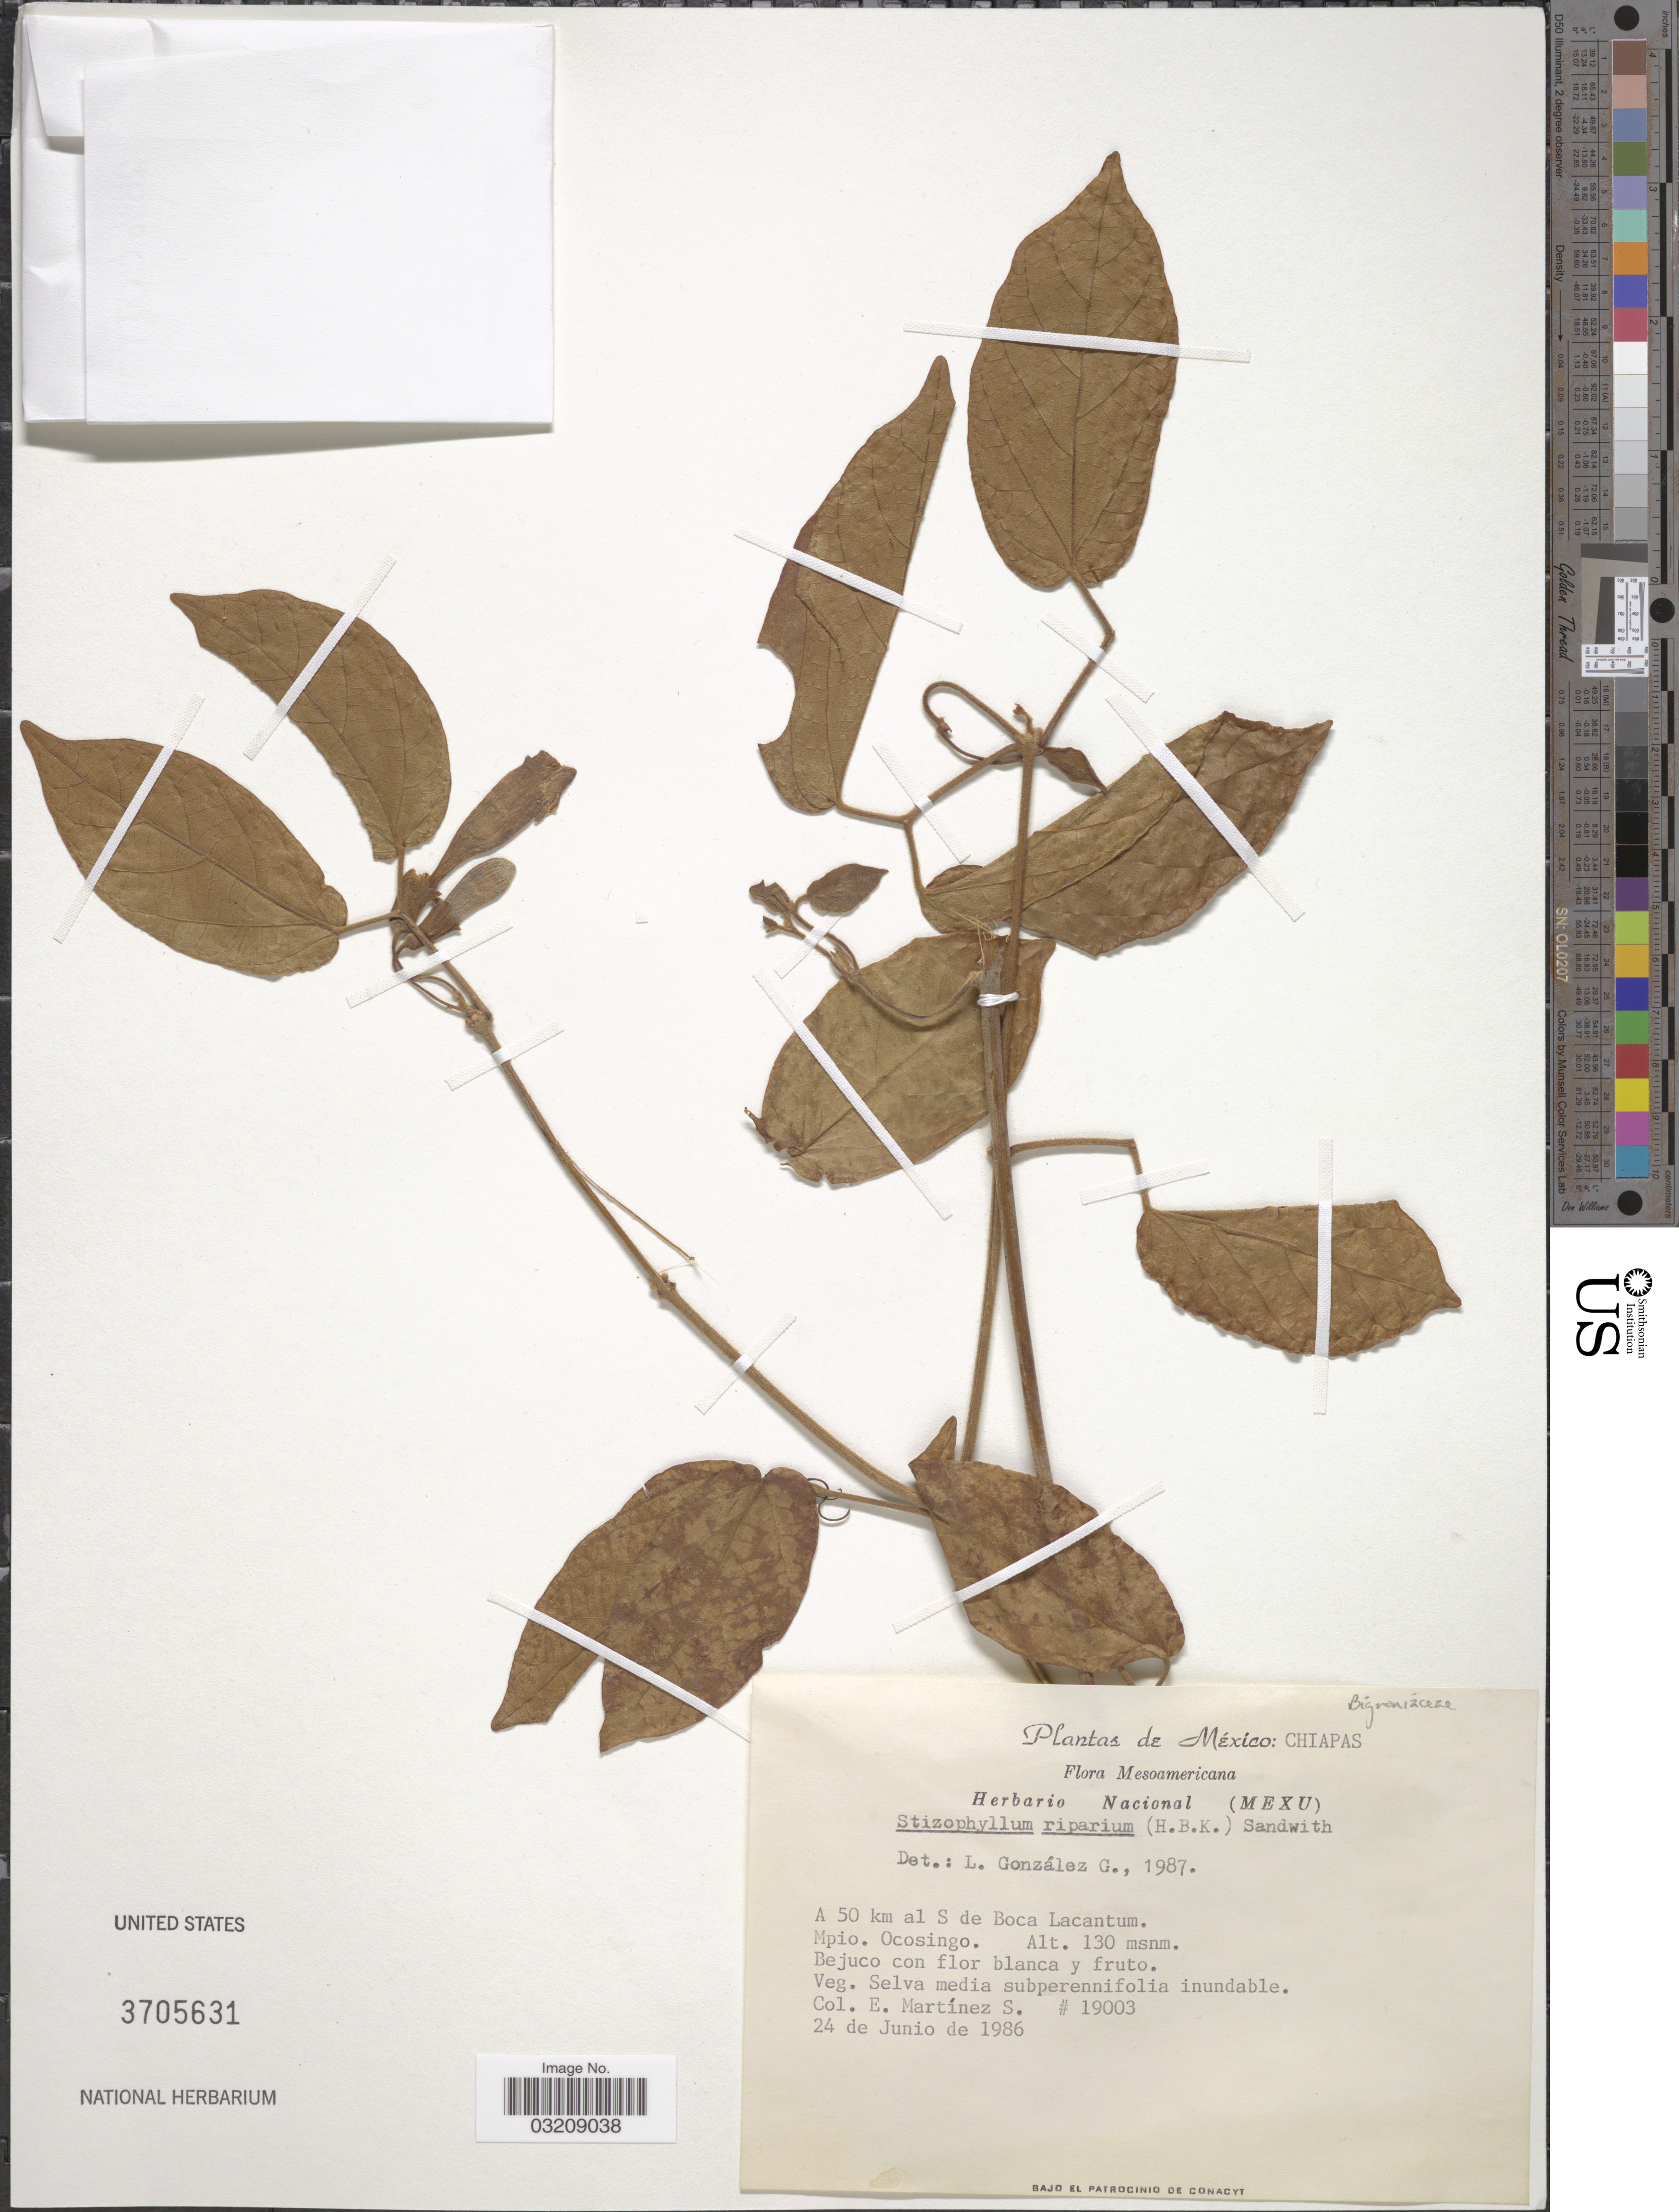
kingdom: Plantae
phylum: Tracheophyta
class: Magnoliopsida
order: Lamiales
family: Bignoniaceae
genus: Stizophyllum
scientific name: Stizophyllum riparium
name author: (Kunth) Sandwith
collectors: E. M. Martínez S.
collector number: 19003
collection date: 1986-06-24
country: Mexico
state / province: Chiapas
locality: A 50 km al S de Boca Lacantum. Mpio. Ocosingo.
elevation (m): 130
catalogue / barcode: US 3705631